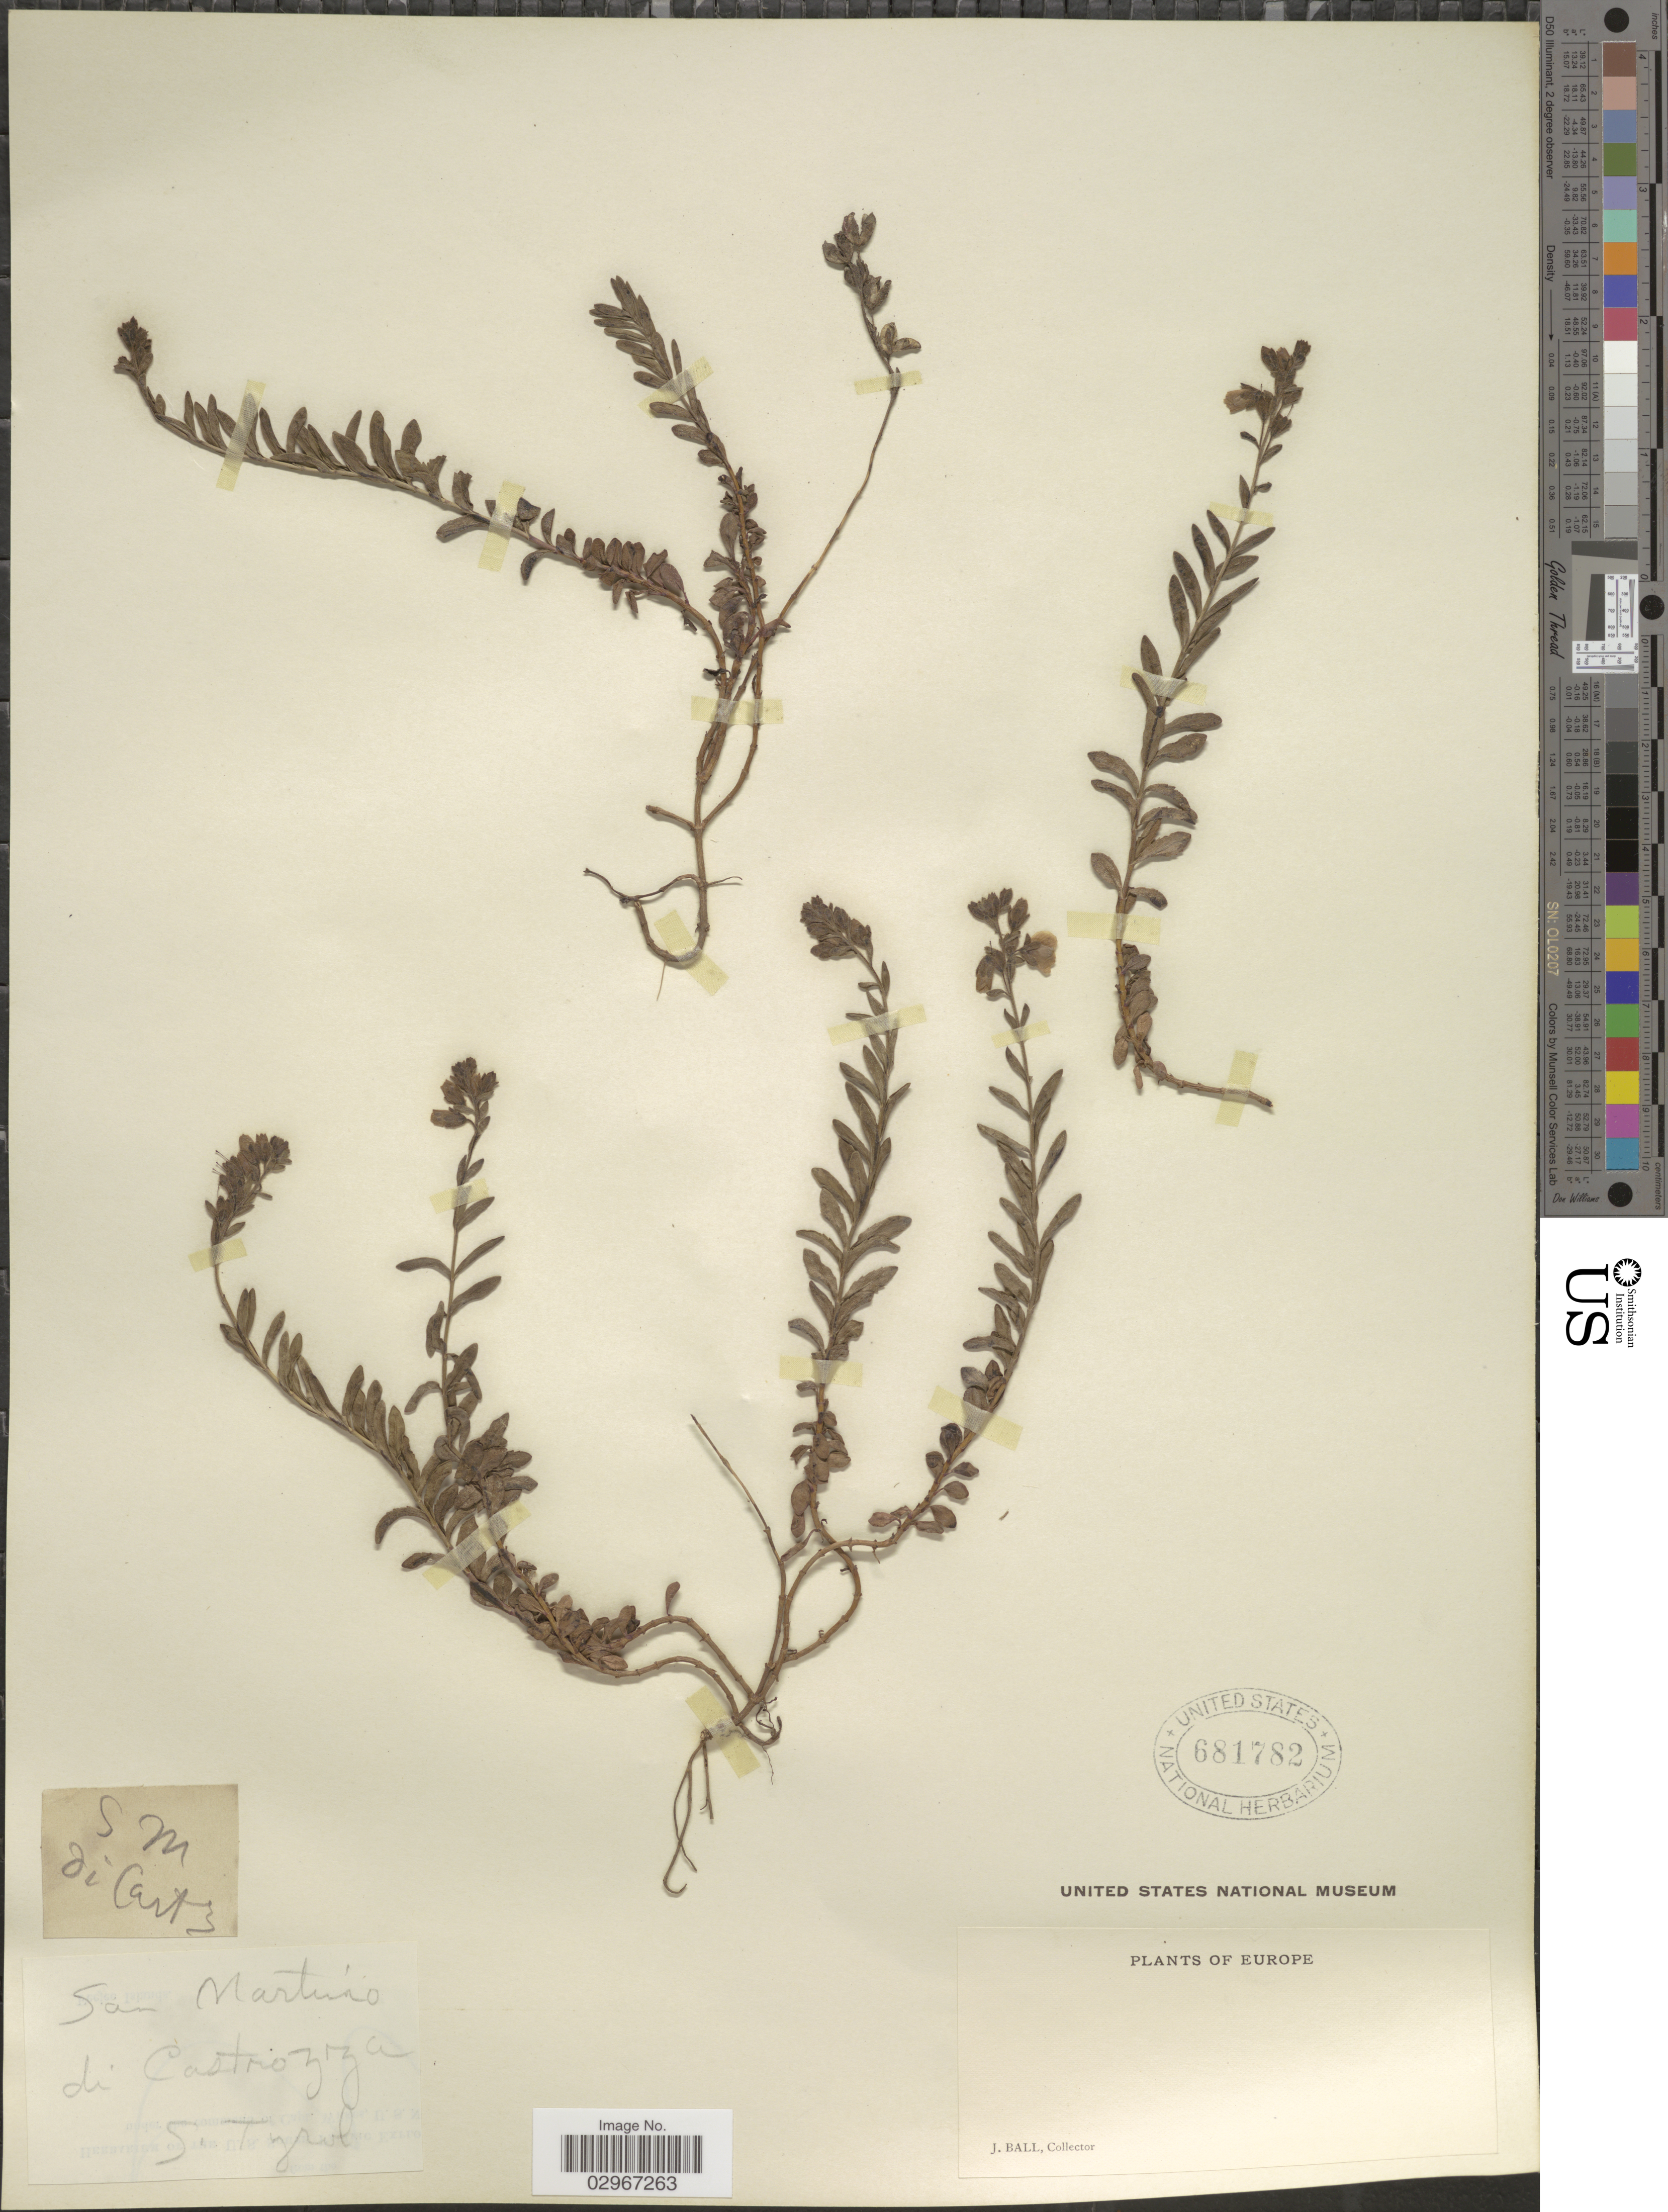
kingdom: Plantae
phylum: Tracheophyta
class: Magnoliopsida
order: Malvales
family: Cistaceae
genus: Helianthemum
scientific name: Helianthemum sp.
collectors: J. Ball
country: Italy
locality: San Martino di Castrozza, S. Tyrol.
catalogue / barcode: US 681782